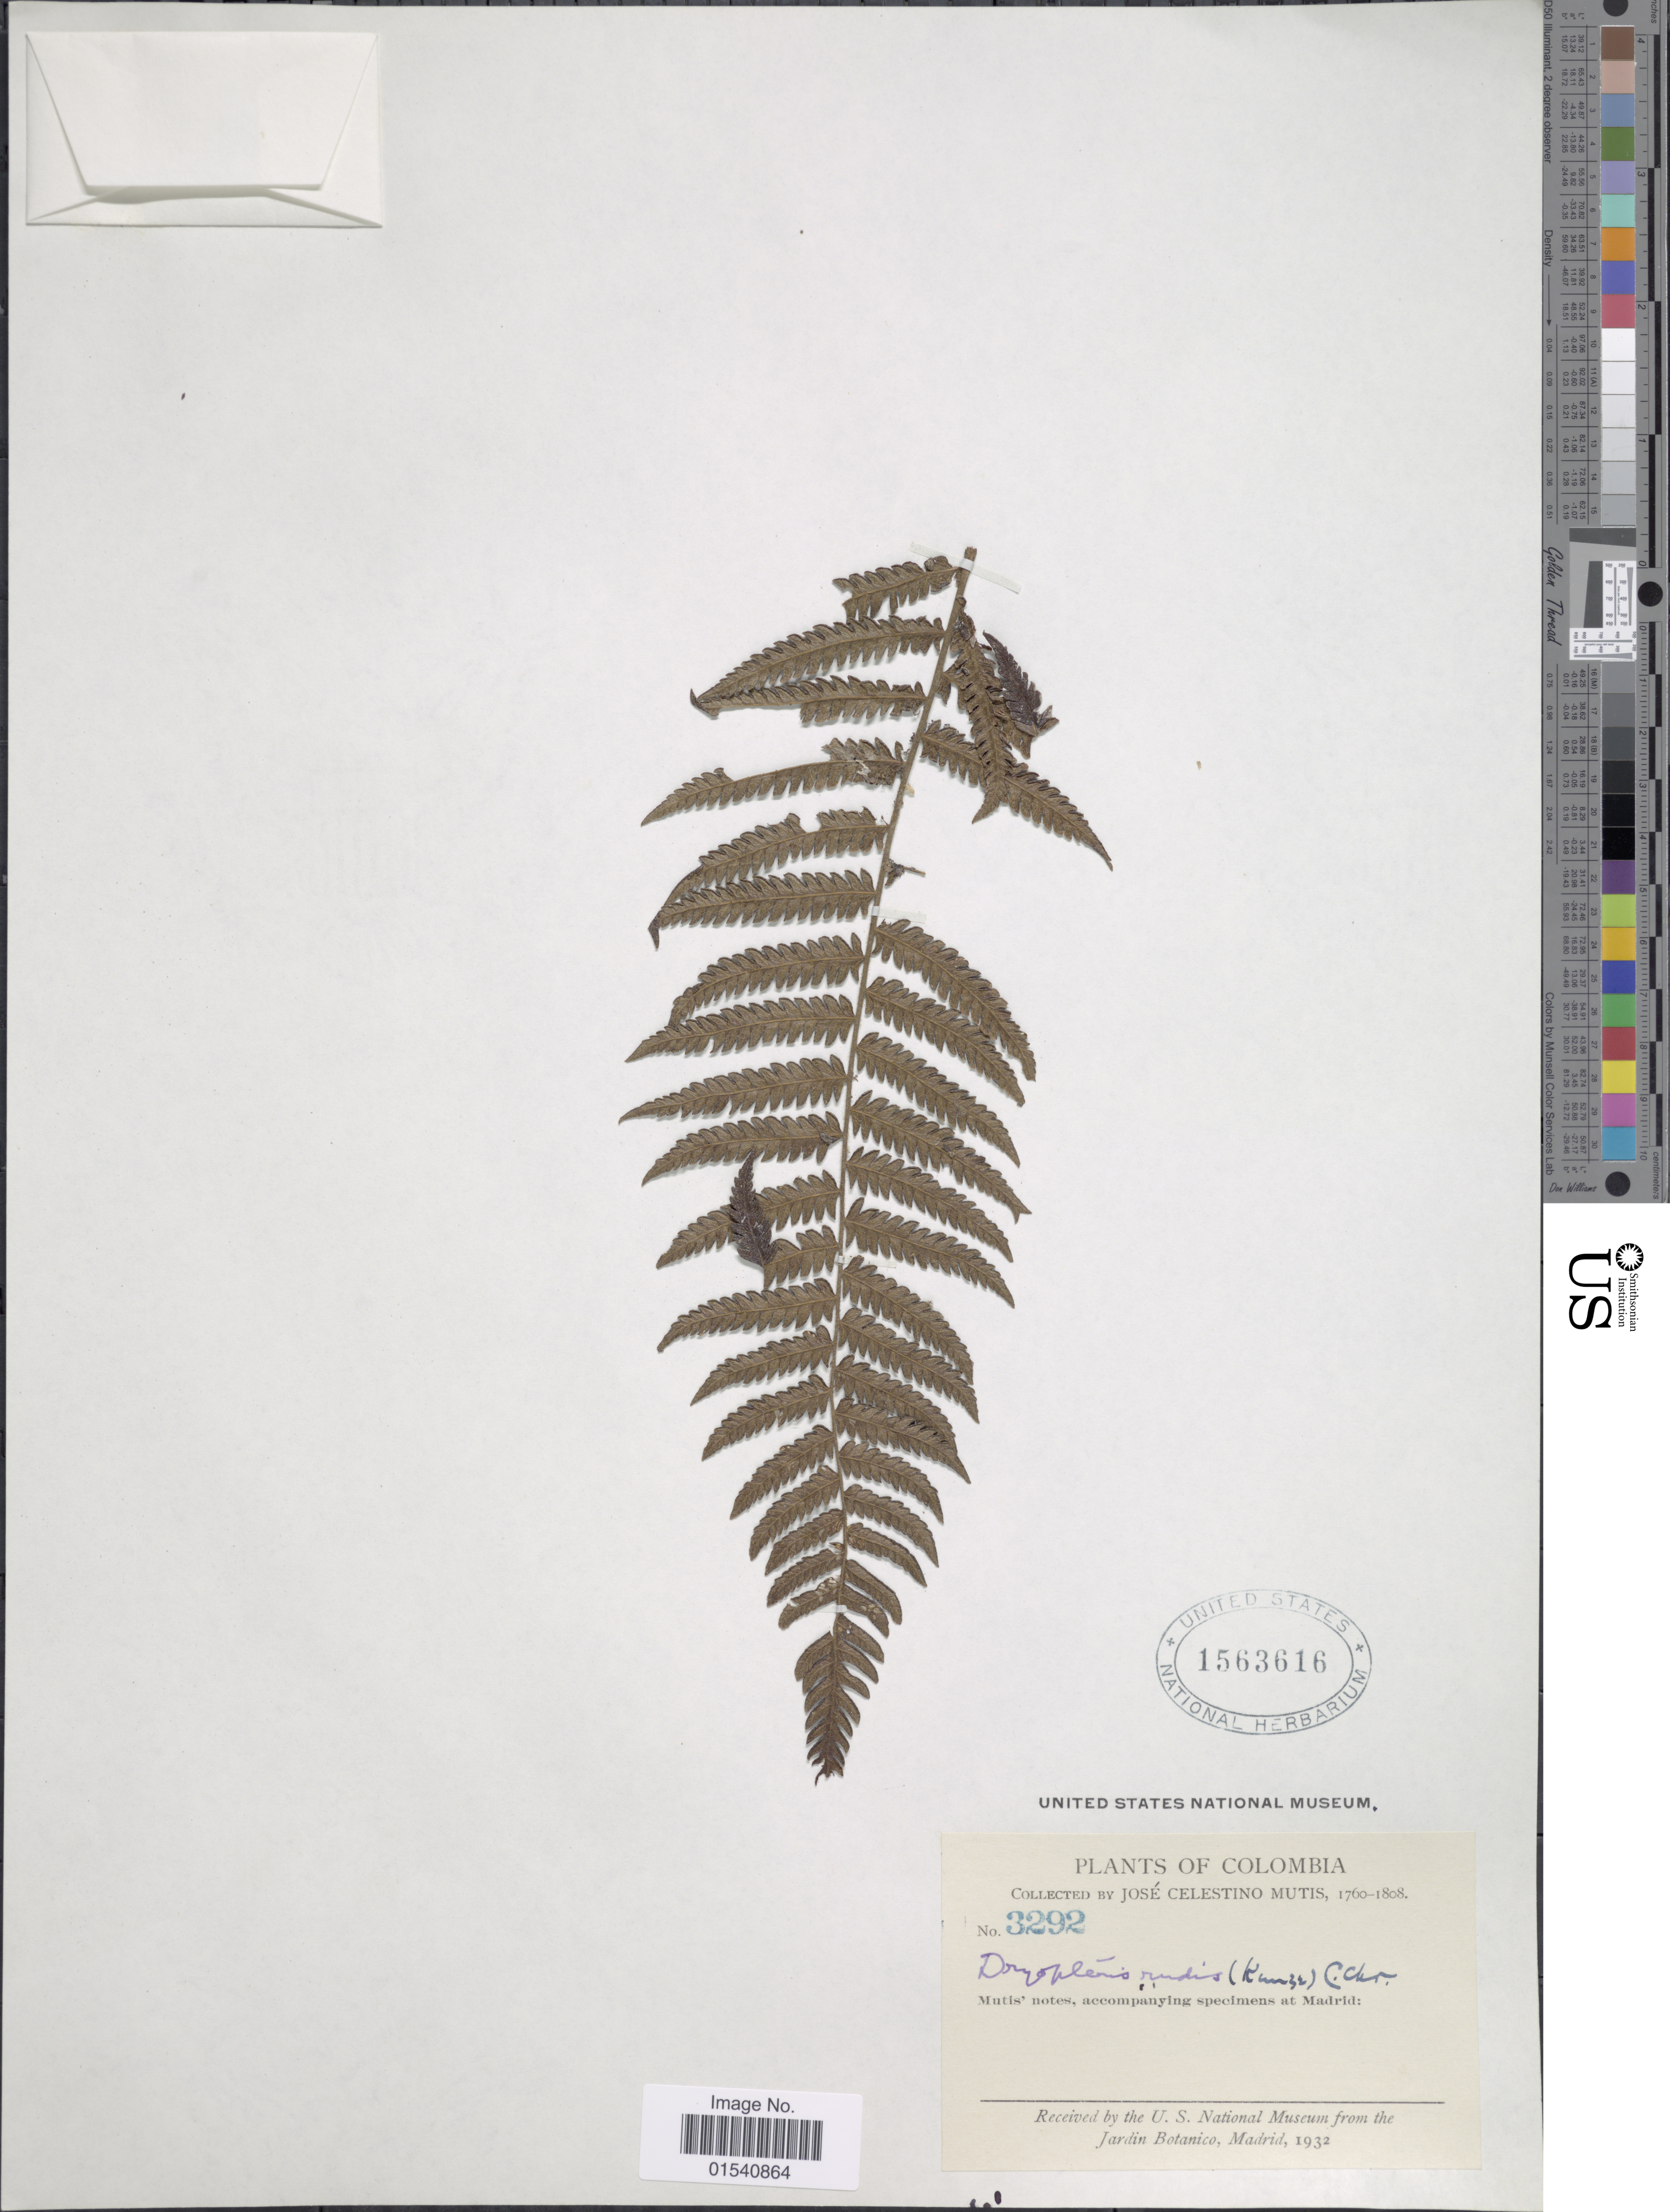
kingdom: Plantae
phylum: Tracheophyta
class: Polypodiopsida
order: Polypodiales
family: Thelypteridaceae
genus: Amauropelta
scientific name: Amauropelta rudis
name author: (Kunze) Pic. Serm.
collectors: J. C. B. Mutis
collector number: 3292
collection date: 1760/1808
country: Colombia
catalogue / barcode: US 1563616